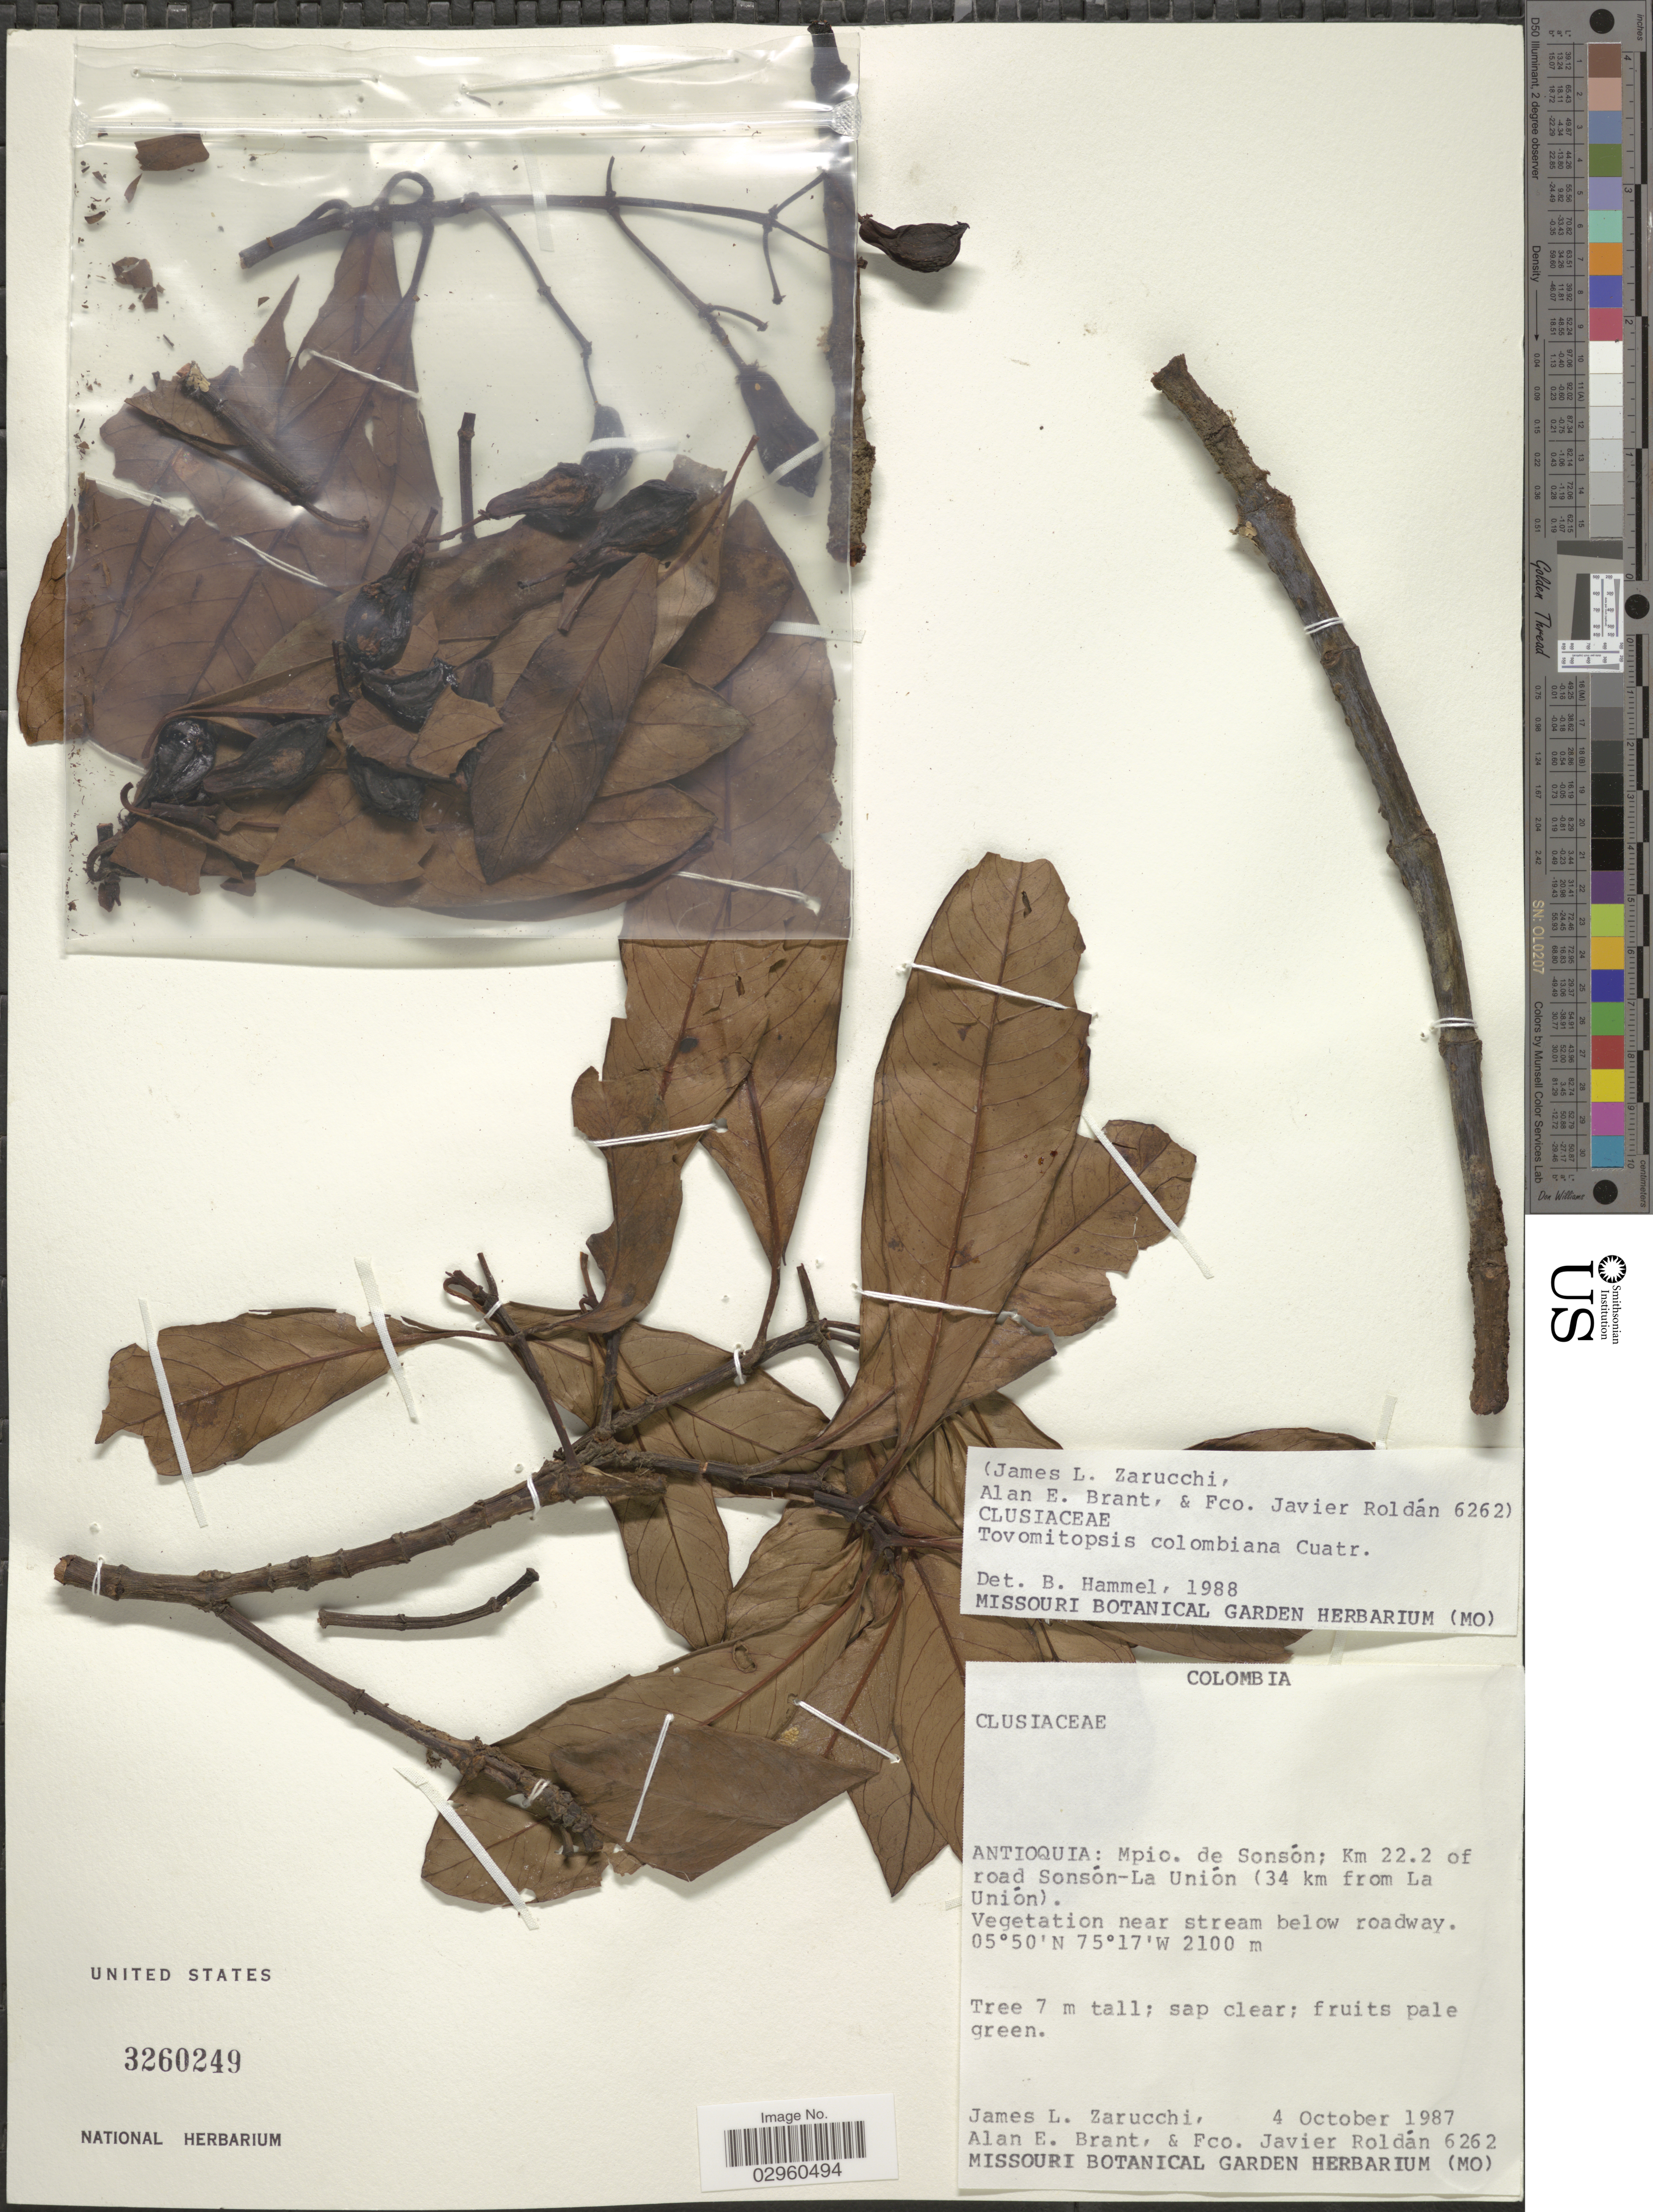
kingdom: Plantae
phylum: Tracheophyta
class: Magnoliopsida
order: Malpighiales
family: Clusiaceae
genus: Tovomitopsis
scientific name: Tovomitopsis colombiana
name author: Cuatrec.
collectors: J. L. Zarucchi, A. Brant & F. J. Roldán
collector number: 6262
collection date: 1987-10-04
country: Colombia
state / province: Antioquia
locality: Antioquia: Mpio. de Sonsón; Km 22.2 of road Sonsón-La Unión (34 km from La Unión).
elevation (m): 2100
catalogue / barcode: US 3260249